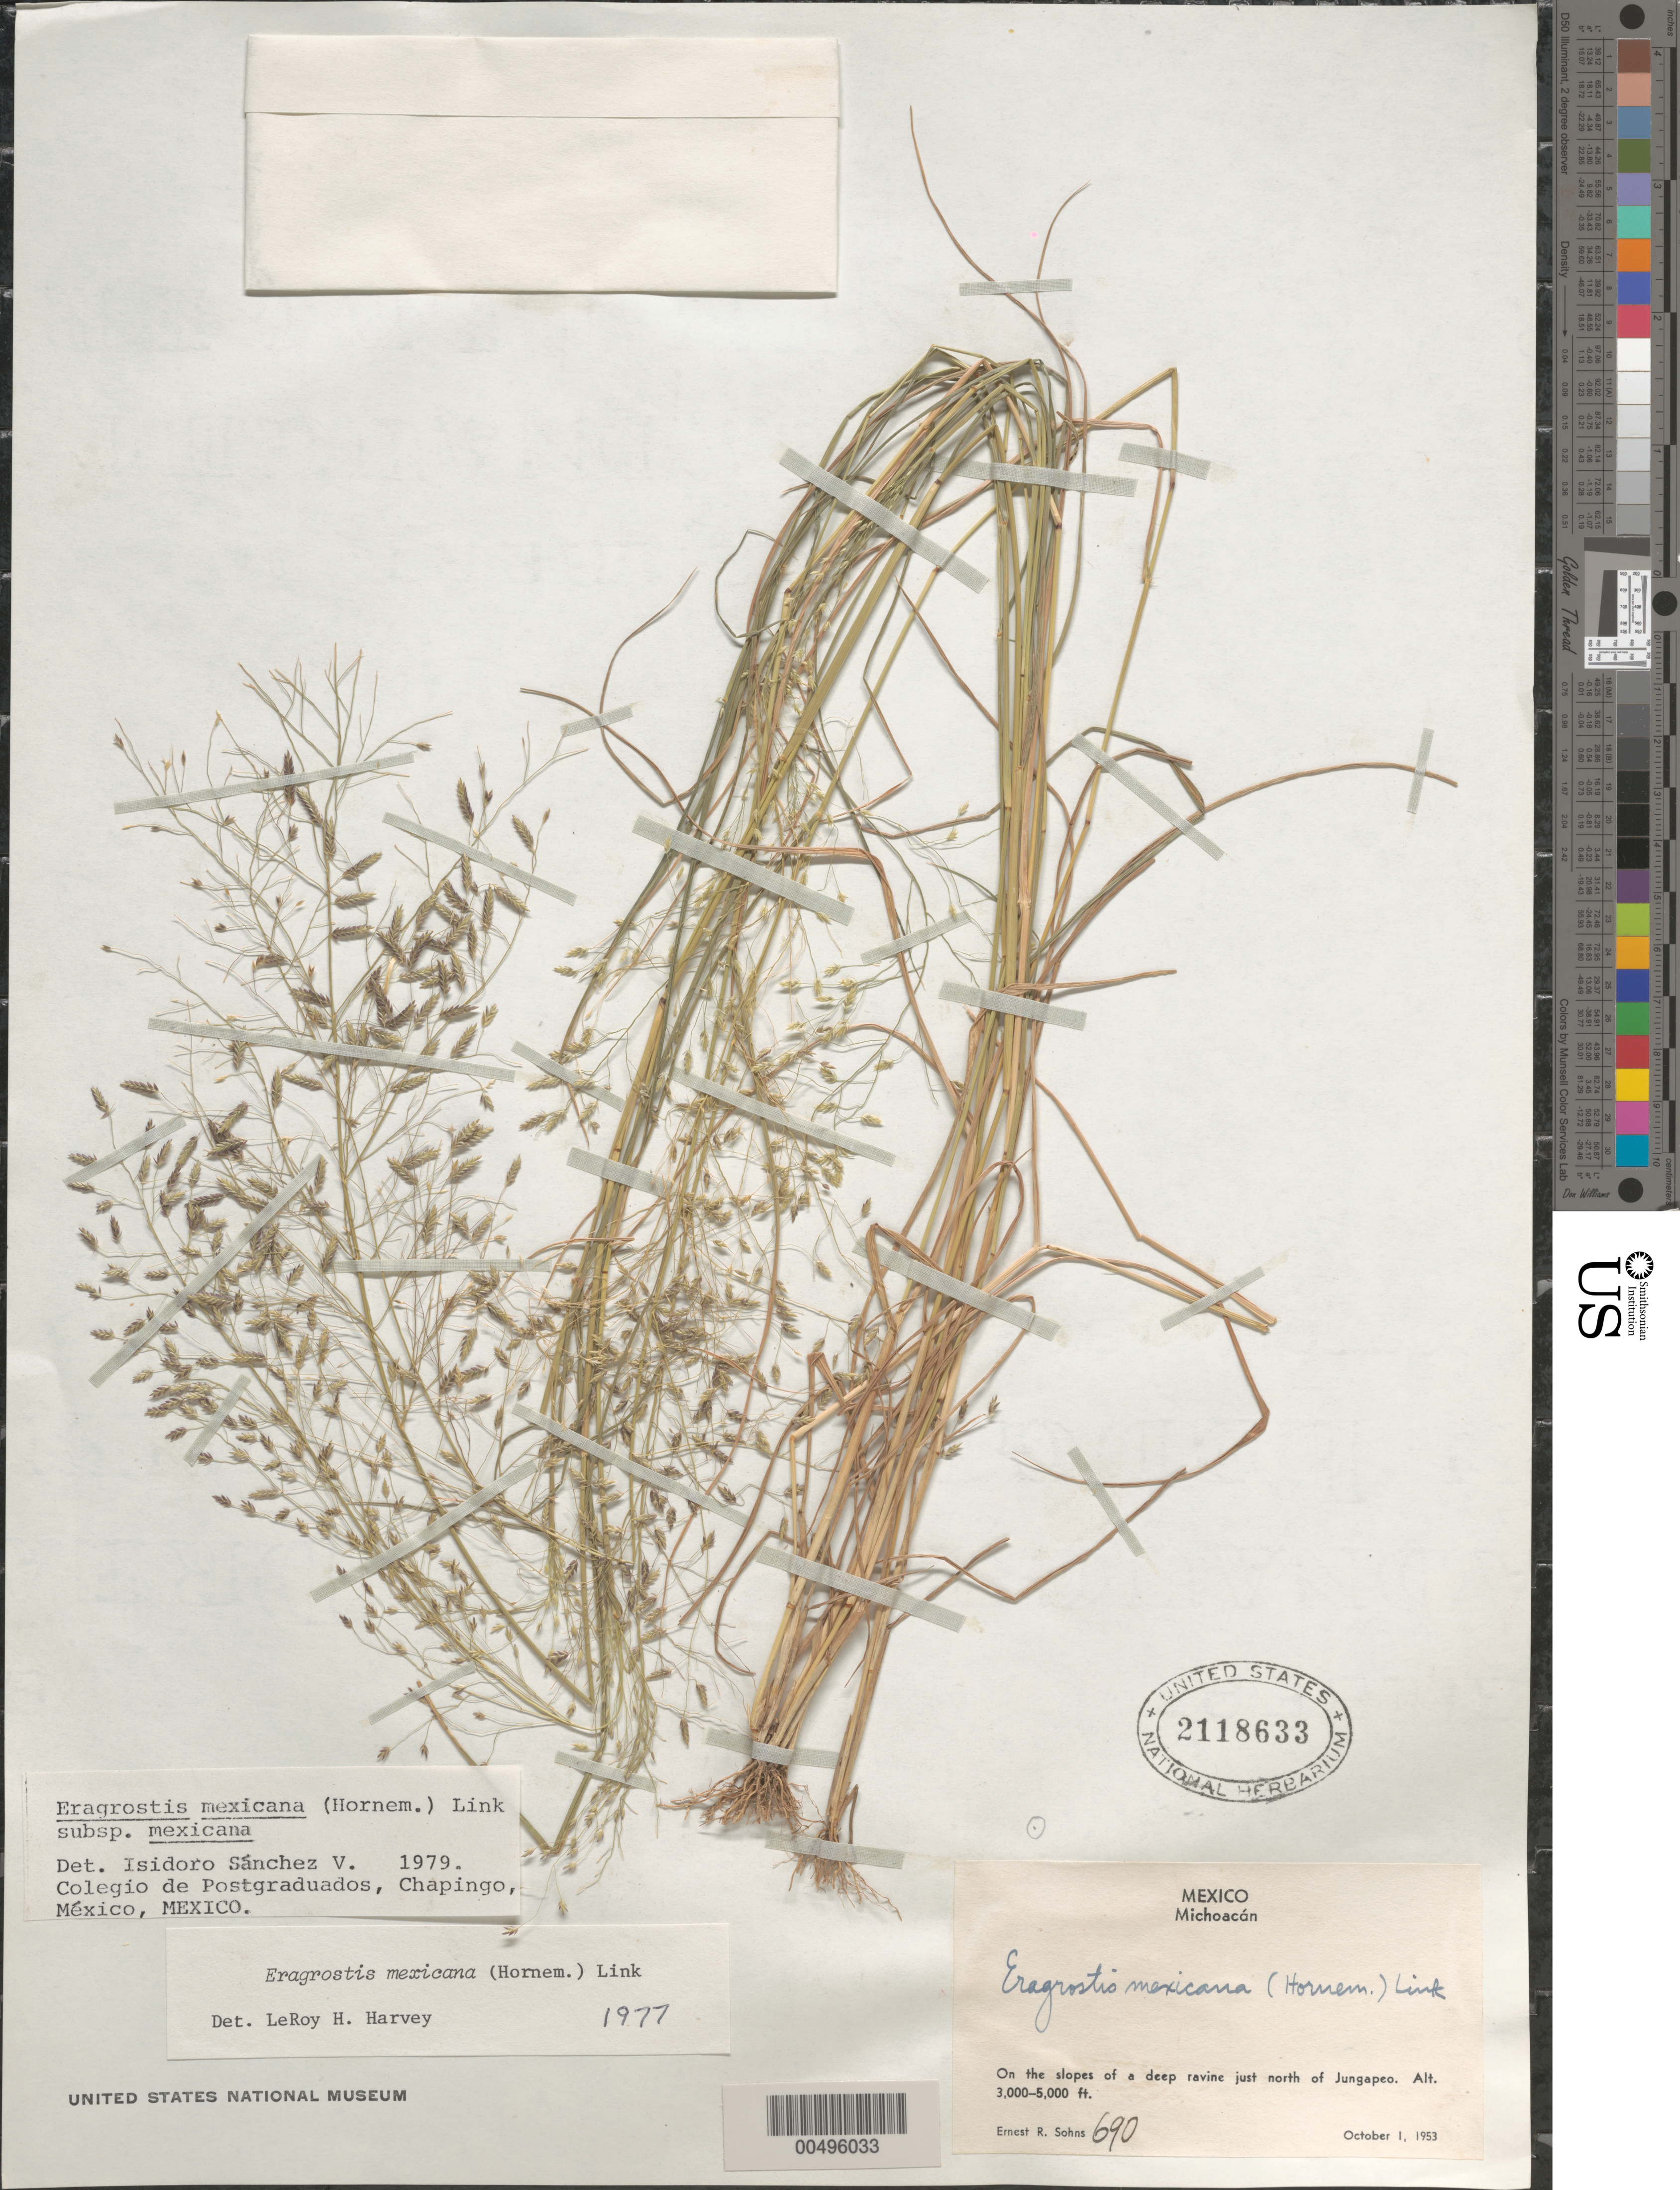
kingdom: Plantae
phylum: Tracheophyta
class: Liliopsida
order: Poales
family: Poaceae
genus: Eragrostis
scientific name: Eragrostis mexicana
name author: (Hornem.) Link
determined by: Sánchez Vega, I. M.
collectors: E. R. Sohns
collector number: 690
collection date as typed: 1 Oct 1953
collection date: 1953-10-01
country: Mexico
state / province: Michoacán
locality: Just N of Jungapeo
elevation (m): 914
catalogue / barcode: US 2118633